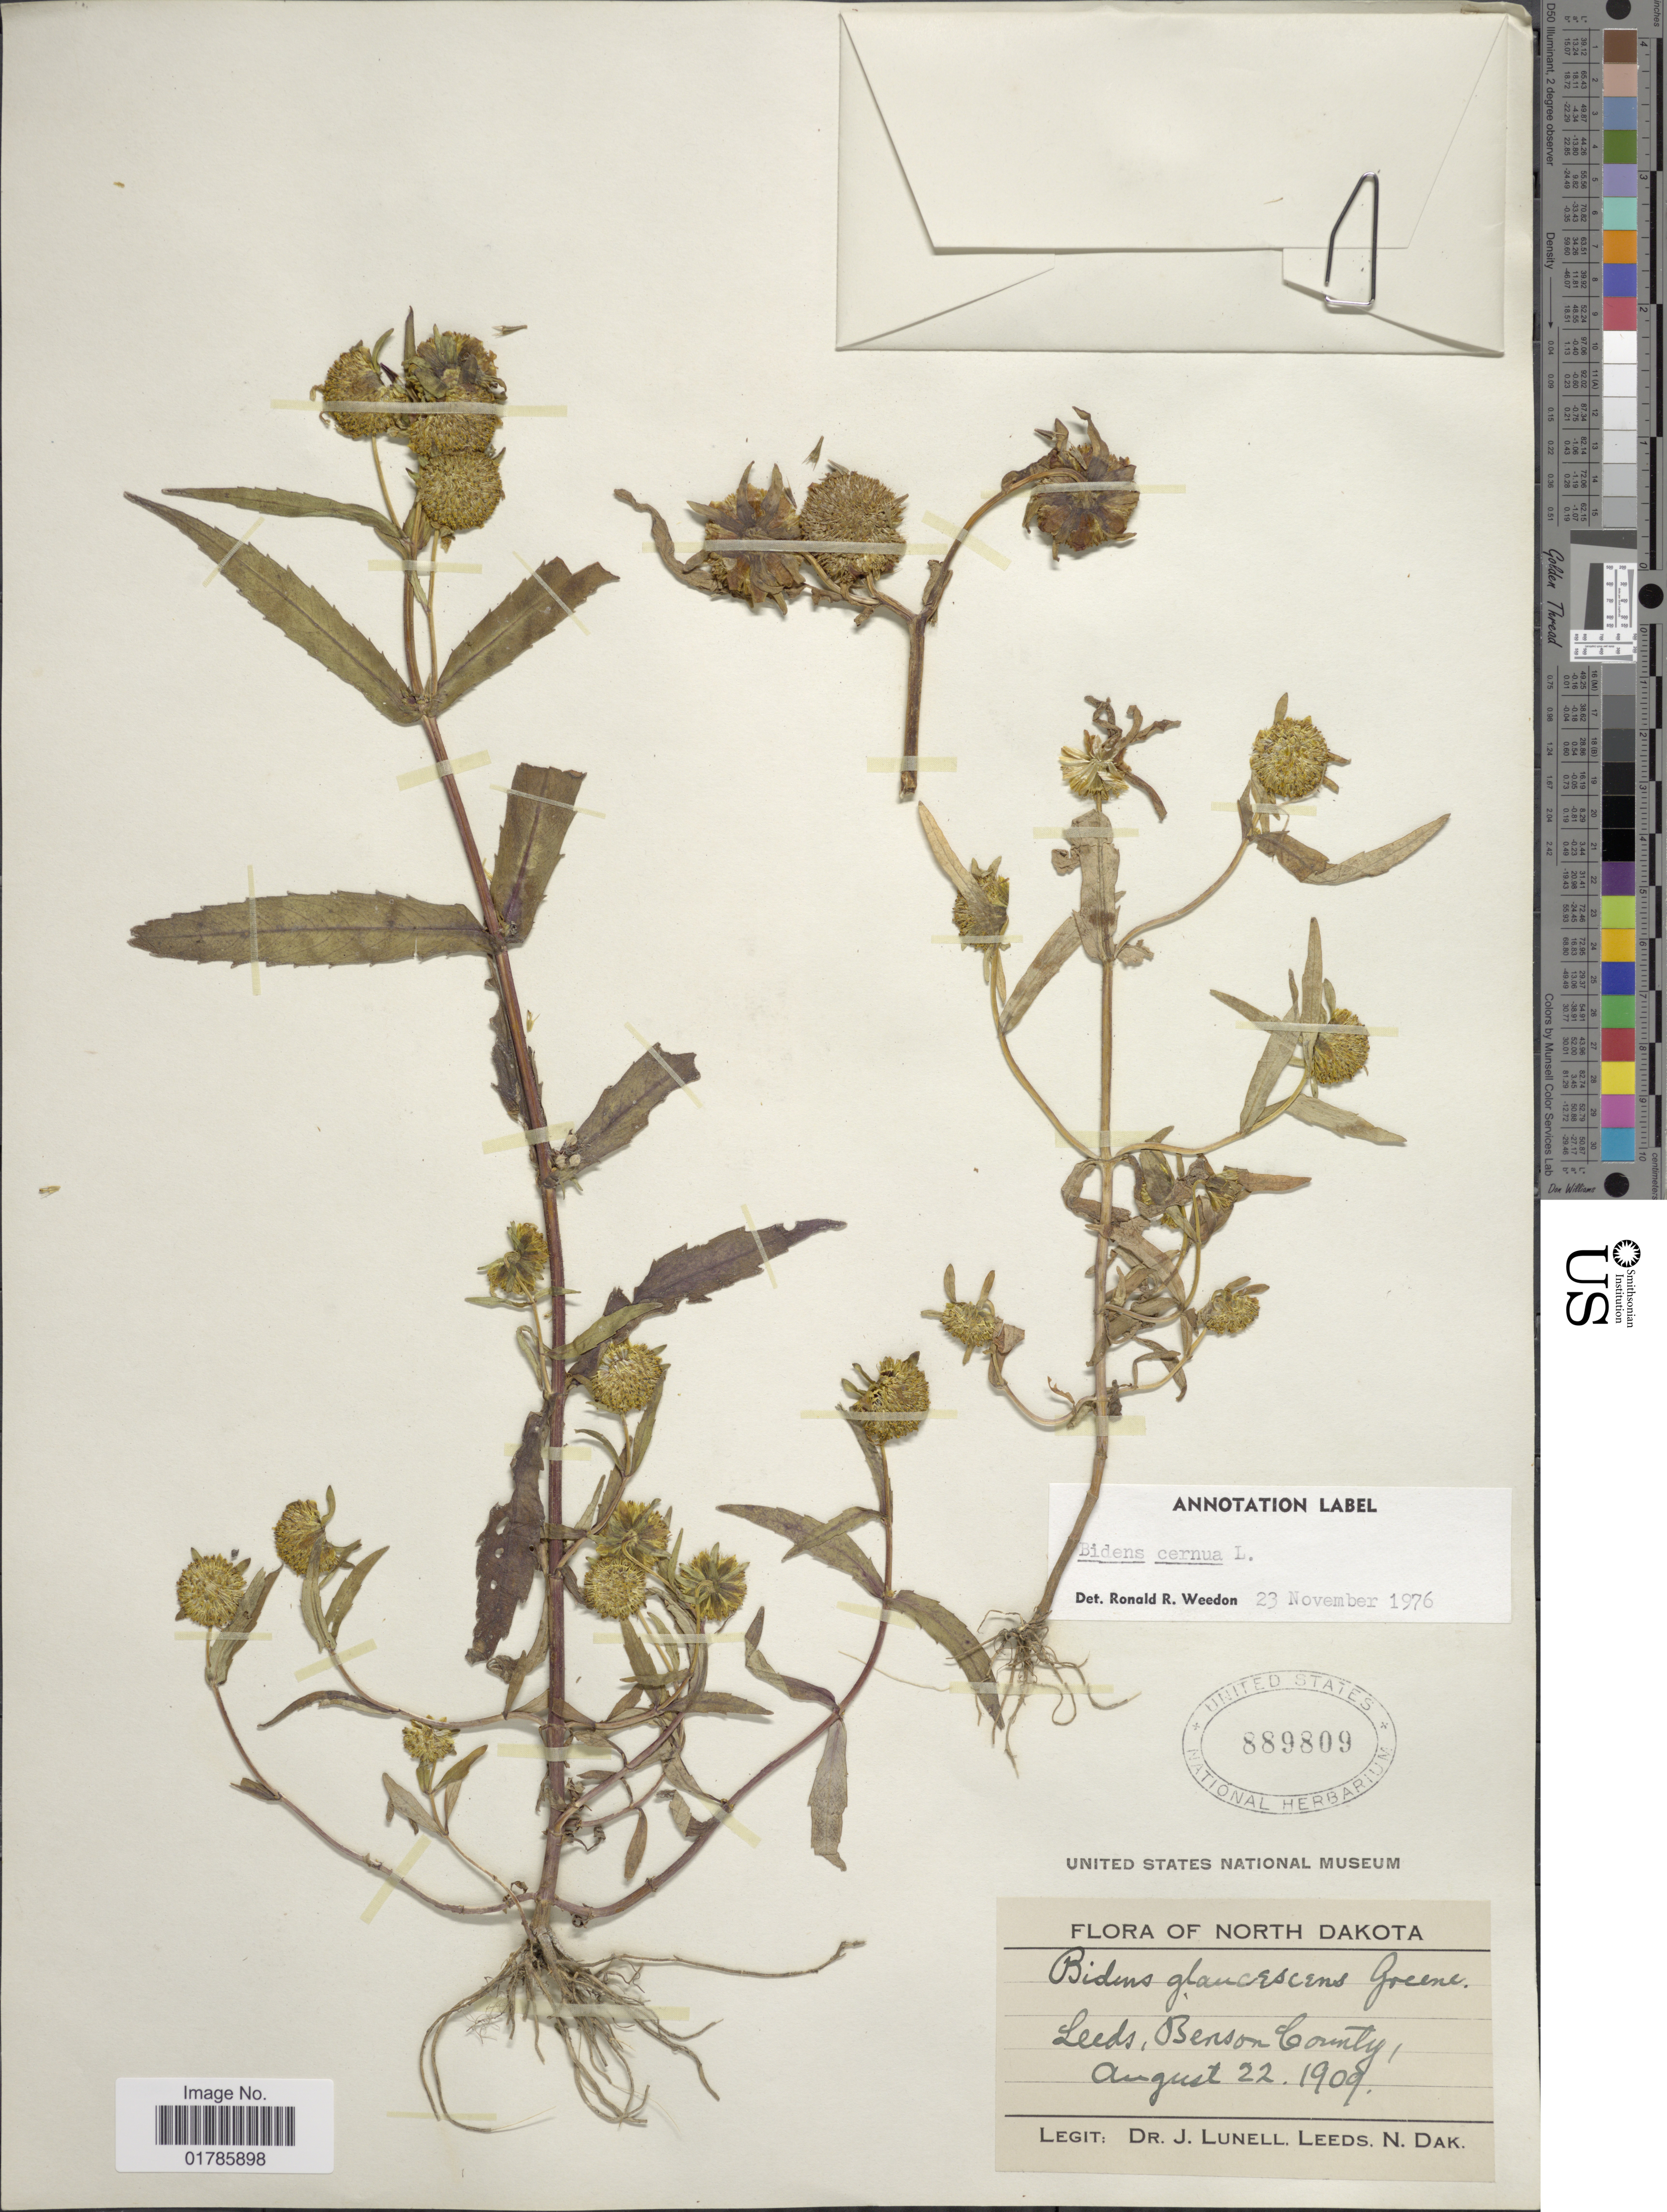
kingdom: Plantae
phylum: Tracheophyta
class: Magnoliopsida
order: Asterales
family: Asteraceae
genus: Bidens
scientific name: Bidens cernua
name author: L.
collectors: J. Lunell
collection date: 1909-08-22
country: United States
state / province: North Dakota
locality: Leeds, Benson County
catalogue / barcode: US 889809